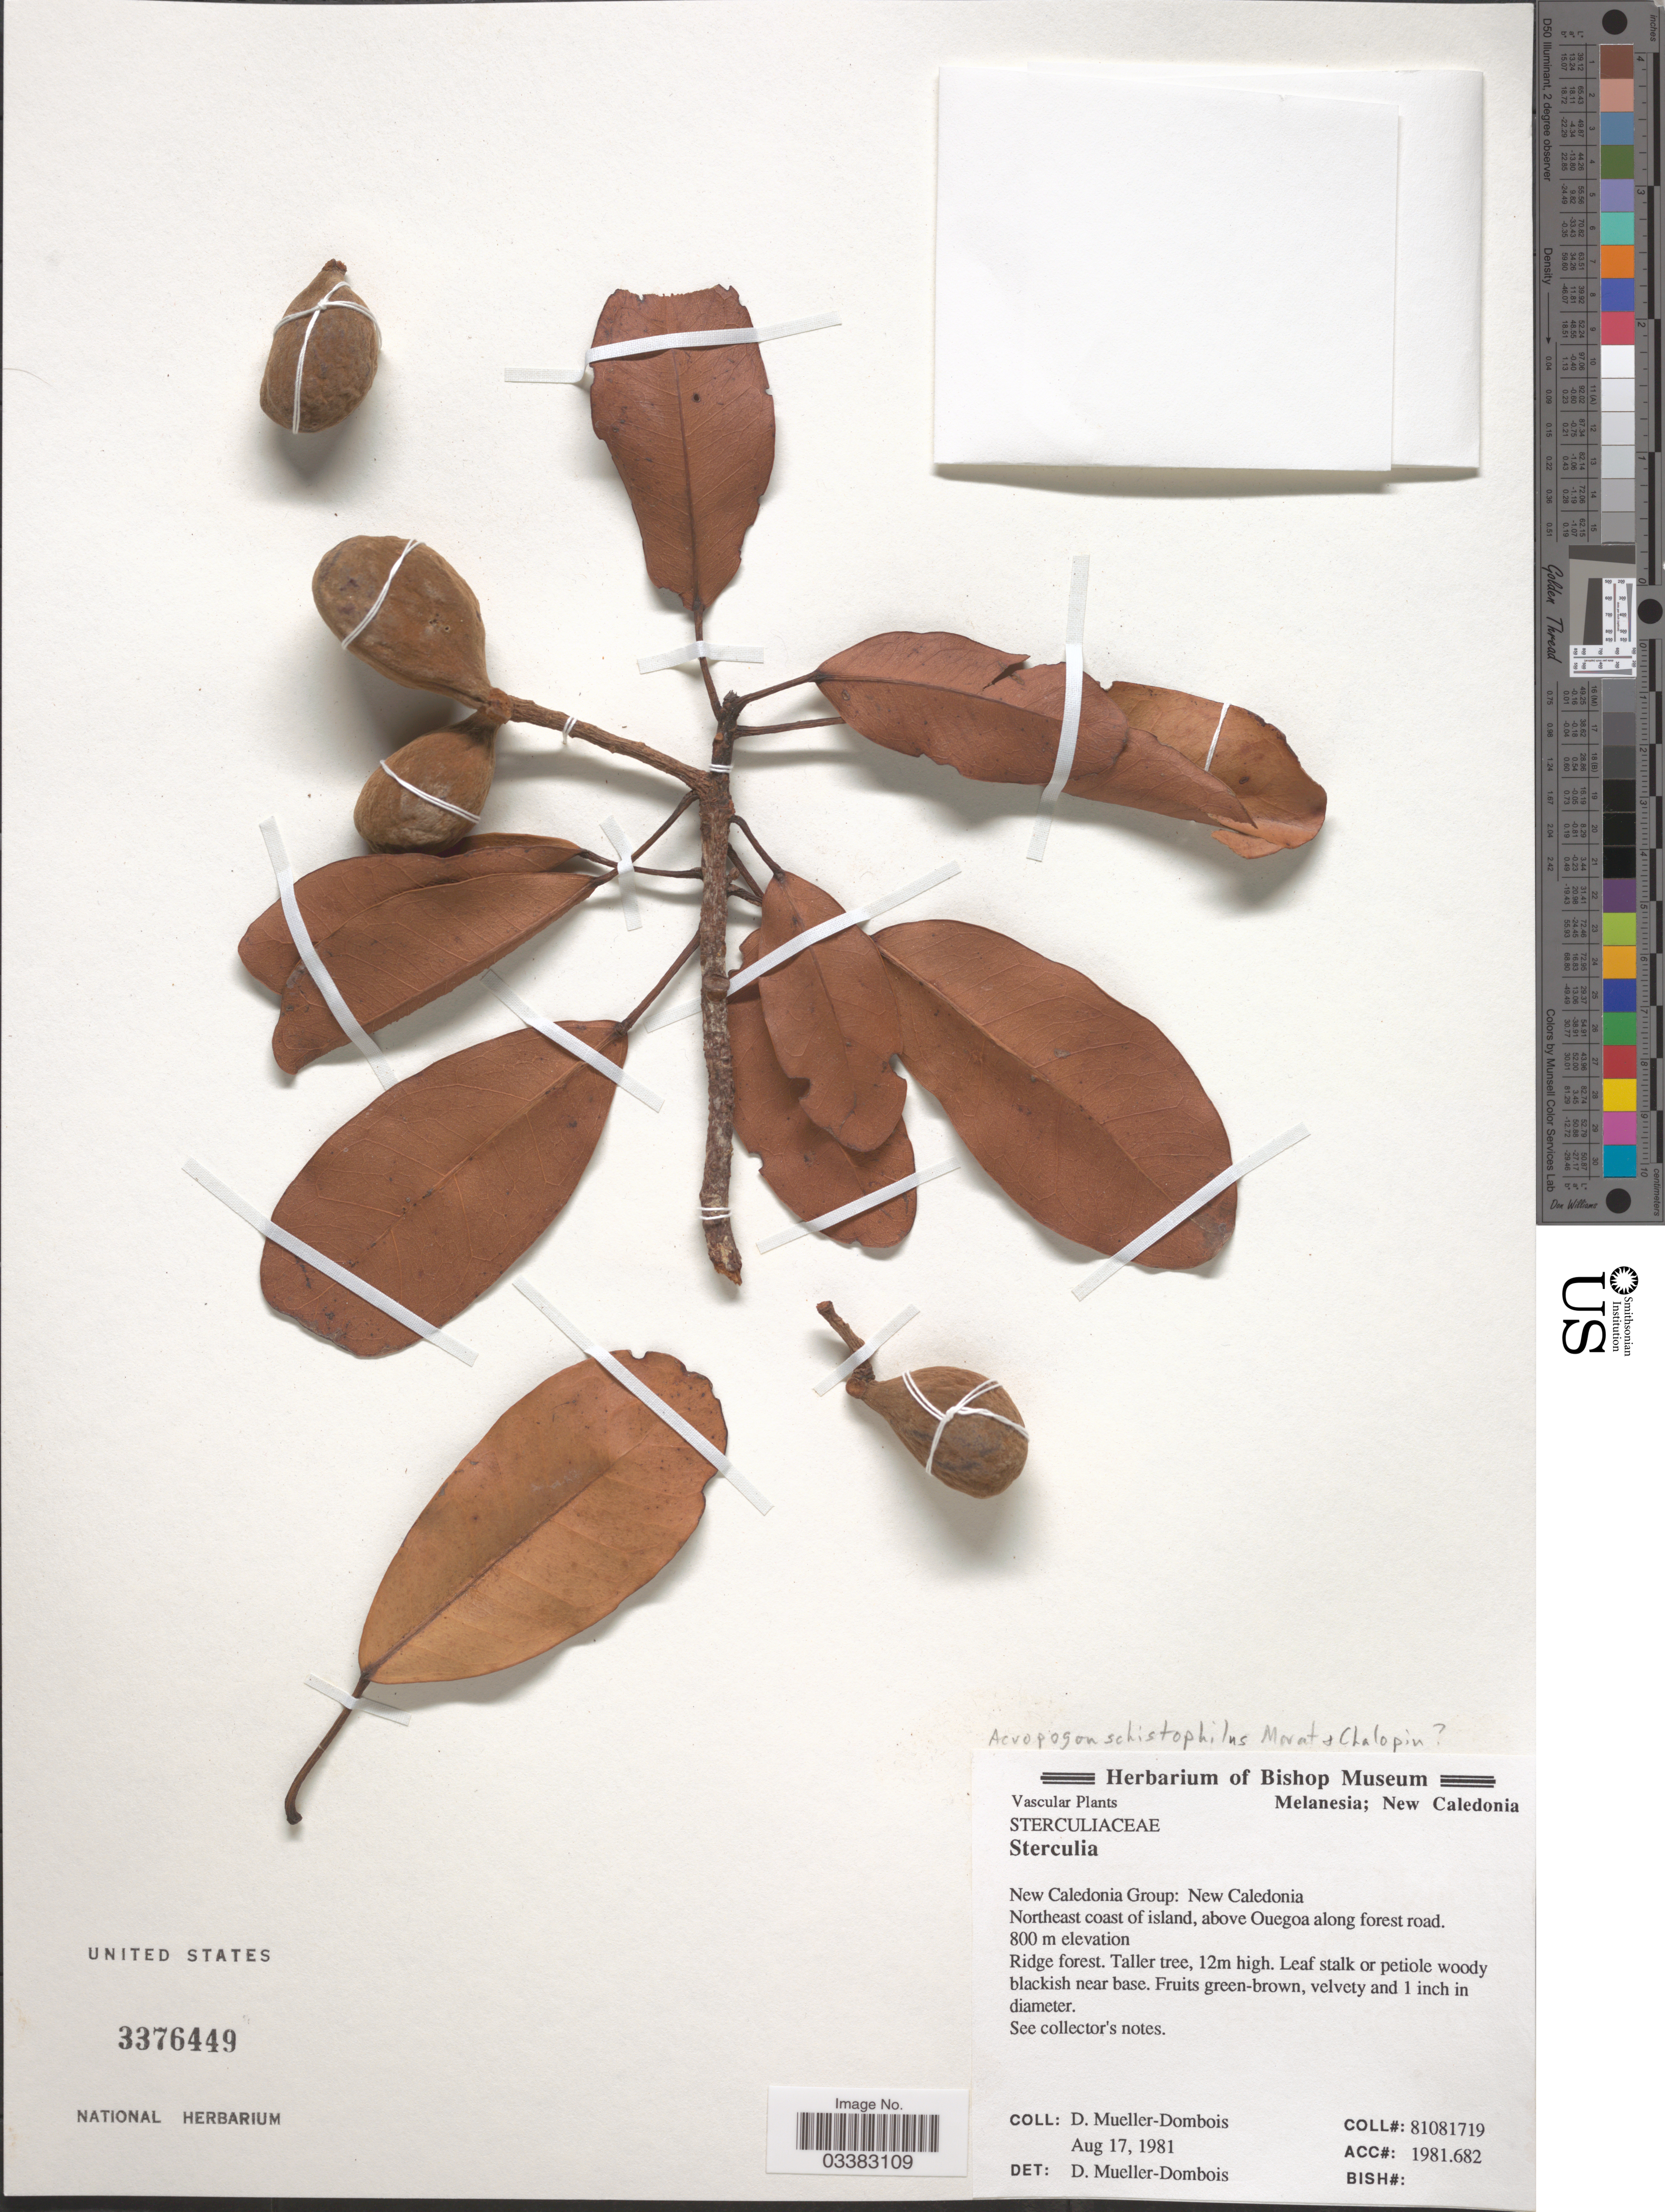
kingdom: Plantae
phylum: Tracheophyta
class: Magnoliopsida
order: Malvales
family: Malvaceae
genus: Acropogon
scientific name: Acropogon schistophilus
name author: Morat & Chalopin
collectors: D. Mueller-Dombois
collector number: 81081719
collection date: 1981-08-17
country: New Caledonia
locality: New Caledonia Group: Northeast coast of island, above Ouegoa along forest road.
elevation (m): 800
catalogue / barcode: US 3376449